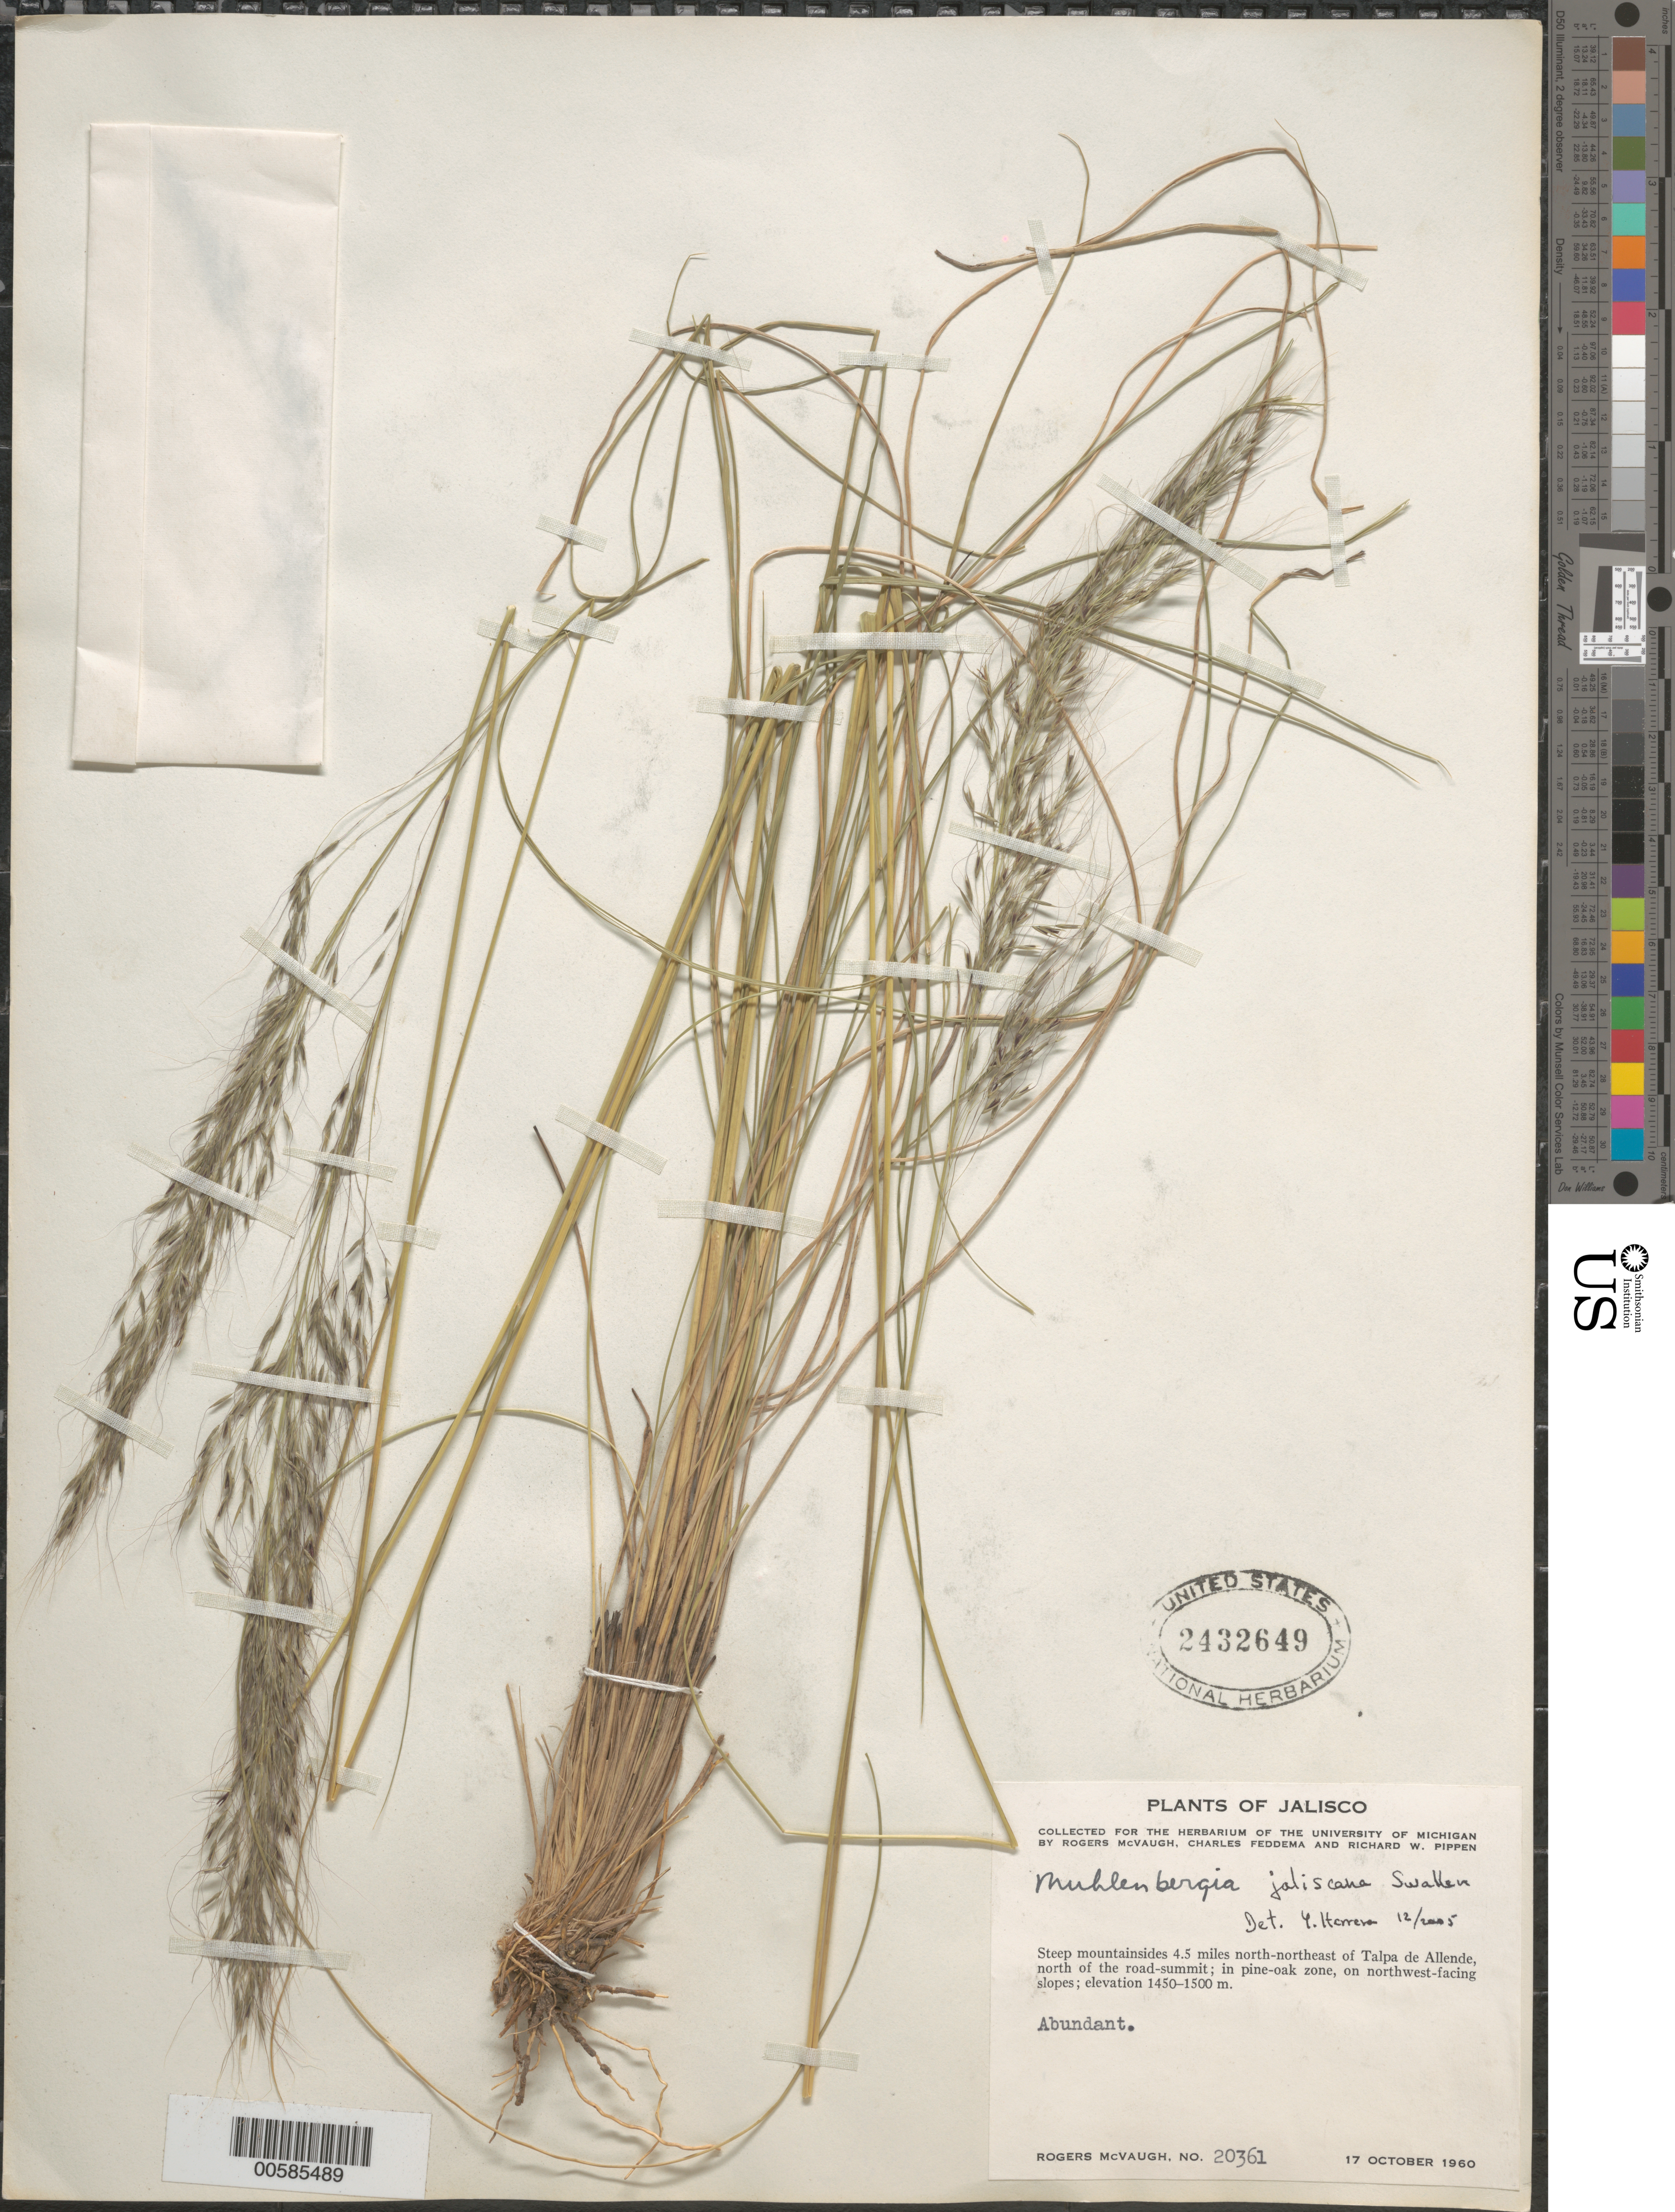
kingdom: Plantae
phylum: Tracheophyta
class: Liliopsida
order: Poales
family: Poaceae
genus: Muhlenbergia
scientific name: Muhlenbergia sp.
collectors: R. McVaugh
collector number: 20361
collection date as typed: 17 Oct 1960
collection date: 1960-10-17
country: Mexico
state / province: Jalisco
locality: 4.5 mi NNE of Talpa de Allende, N of the road-summit, NW facing slopes.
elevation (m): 1450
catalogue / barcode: US 2432649